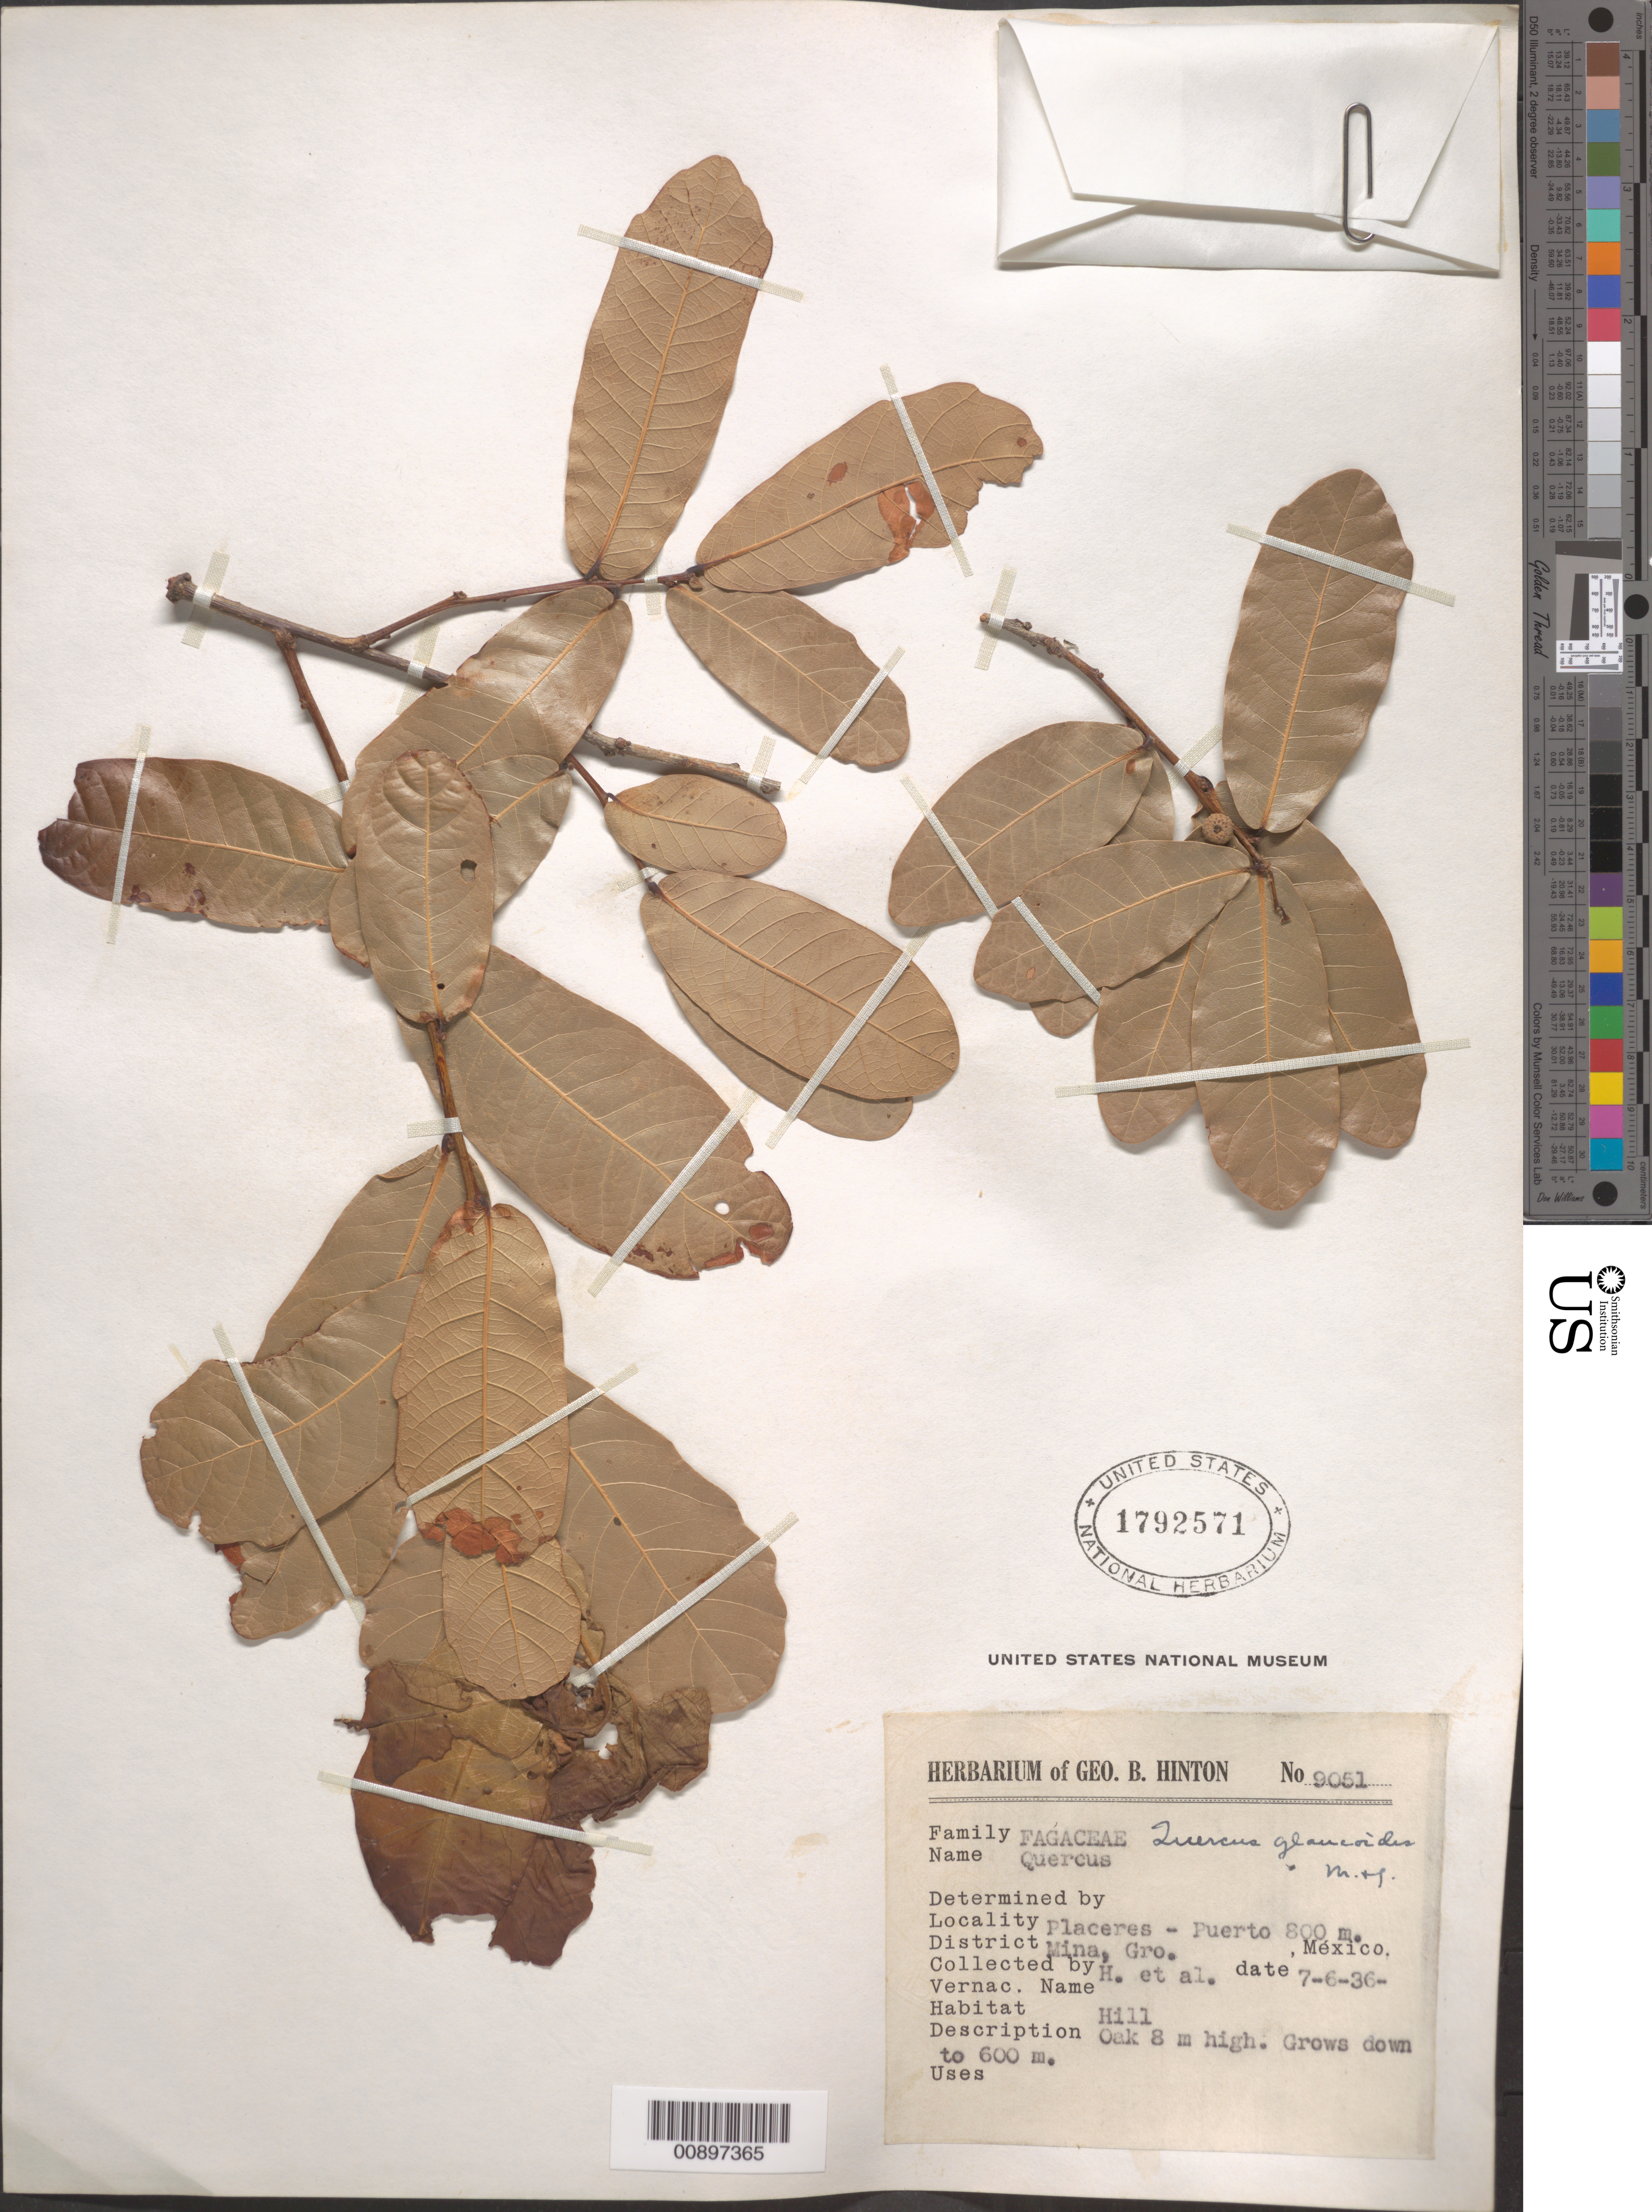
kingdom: Plantae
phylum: Tracheophyta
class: Magnoliopsida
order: Fagales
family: Fagaceae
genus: Quercus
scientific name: Quercus glaucoides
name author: M. Martens & Galeotti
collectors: G. B. Hinton & et al.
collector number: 9051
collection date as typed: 06 Jul 1936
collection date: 1936-07-06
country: Mexico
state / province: Guerrero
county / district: Mina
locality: Placeres - Puerto, District Mina, Guerrero.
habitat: Hill.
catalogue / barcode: US 1792571